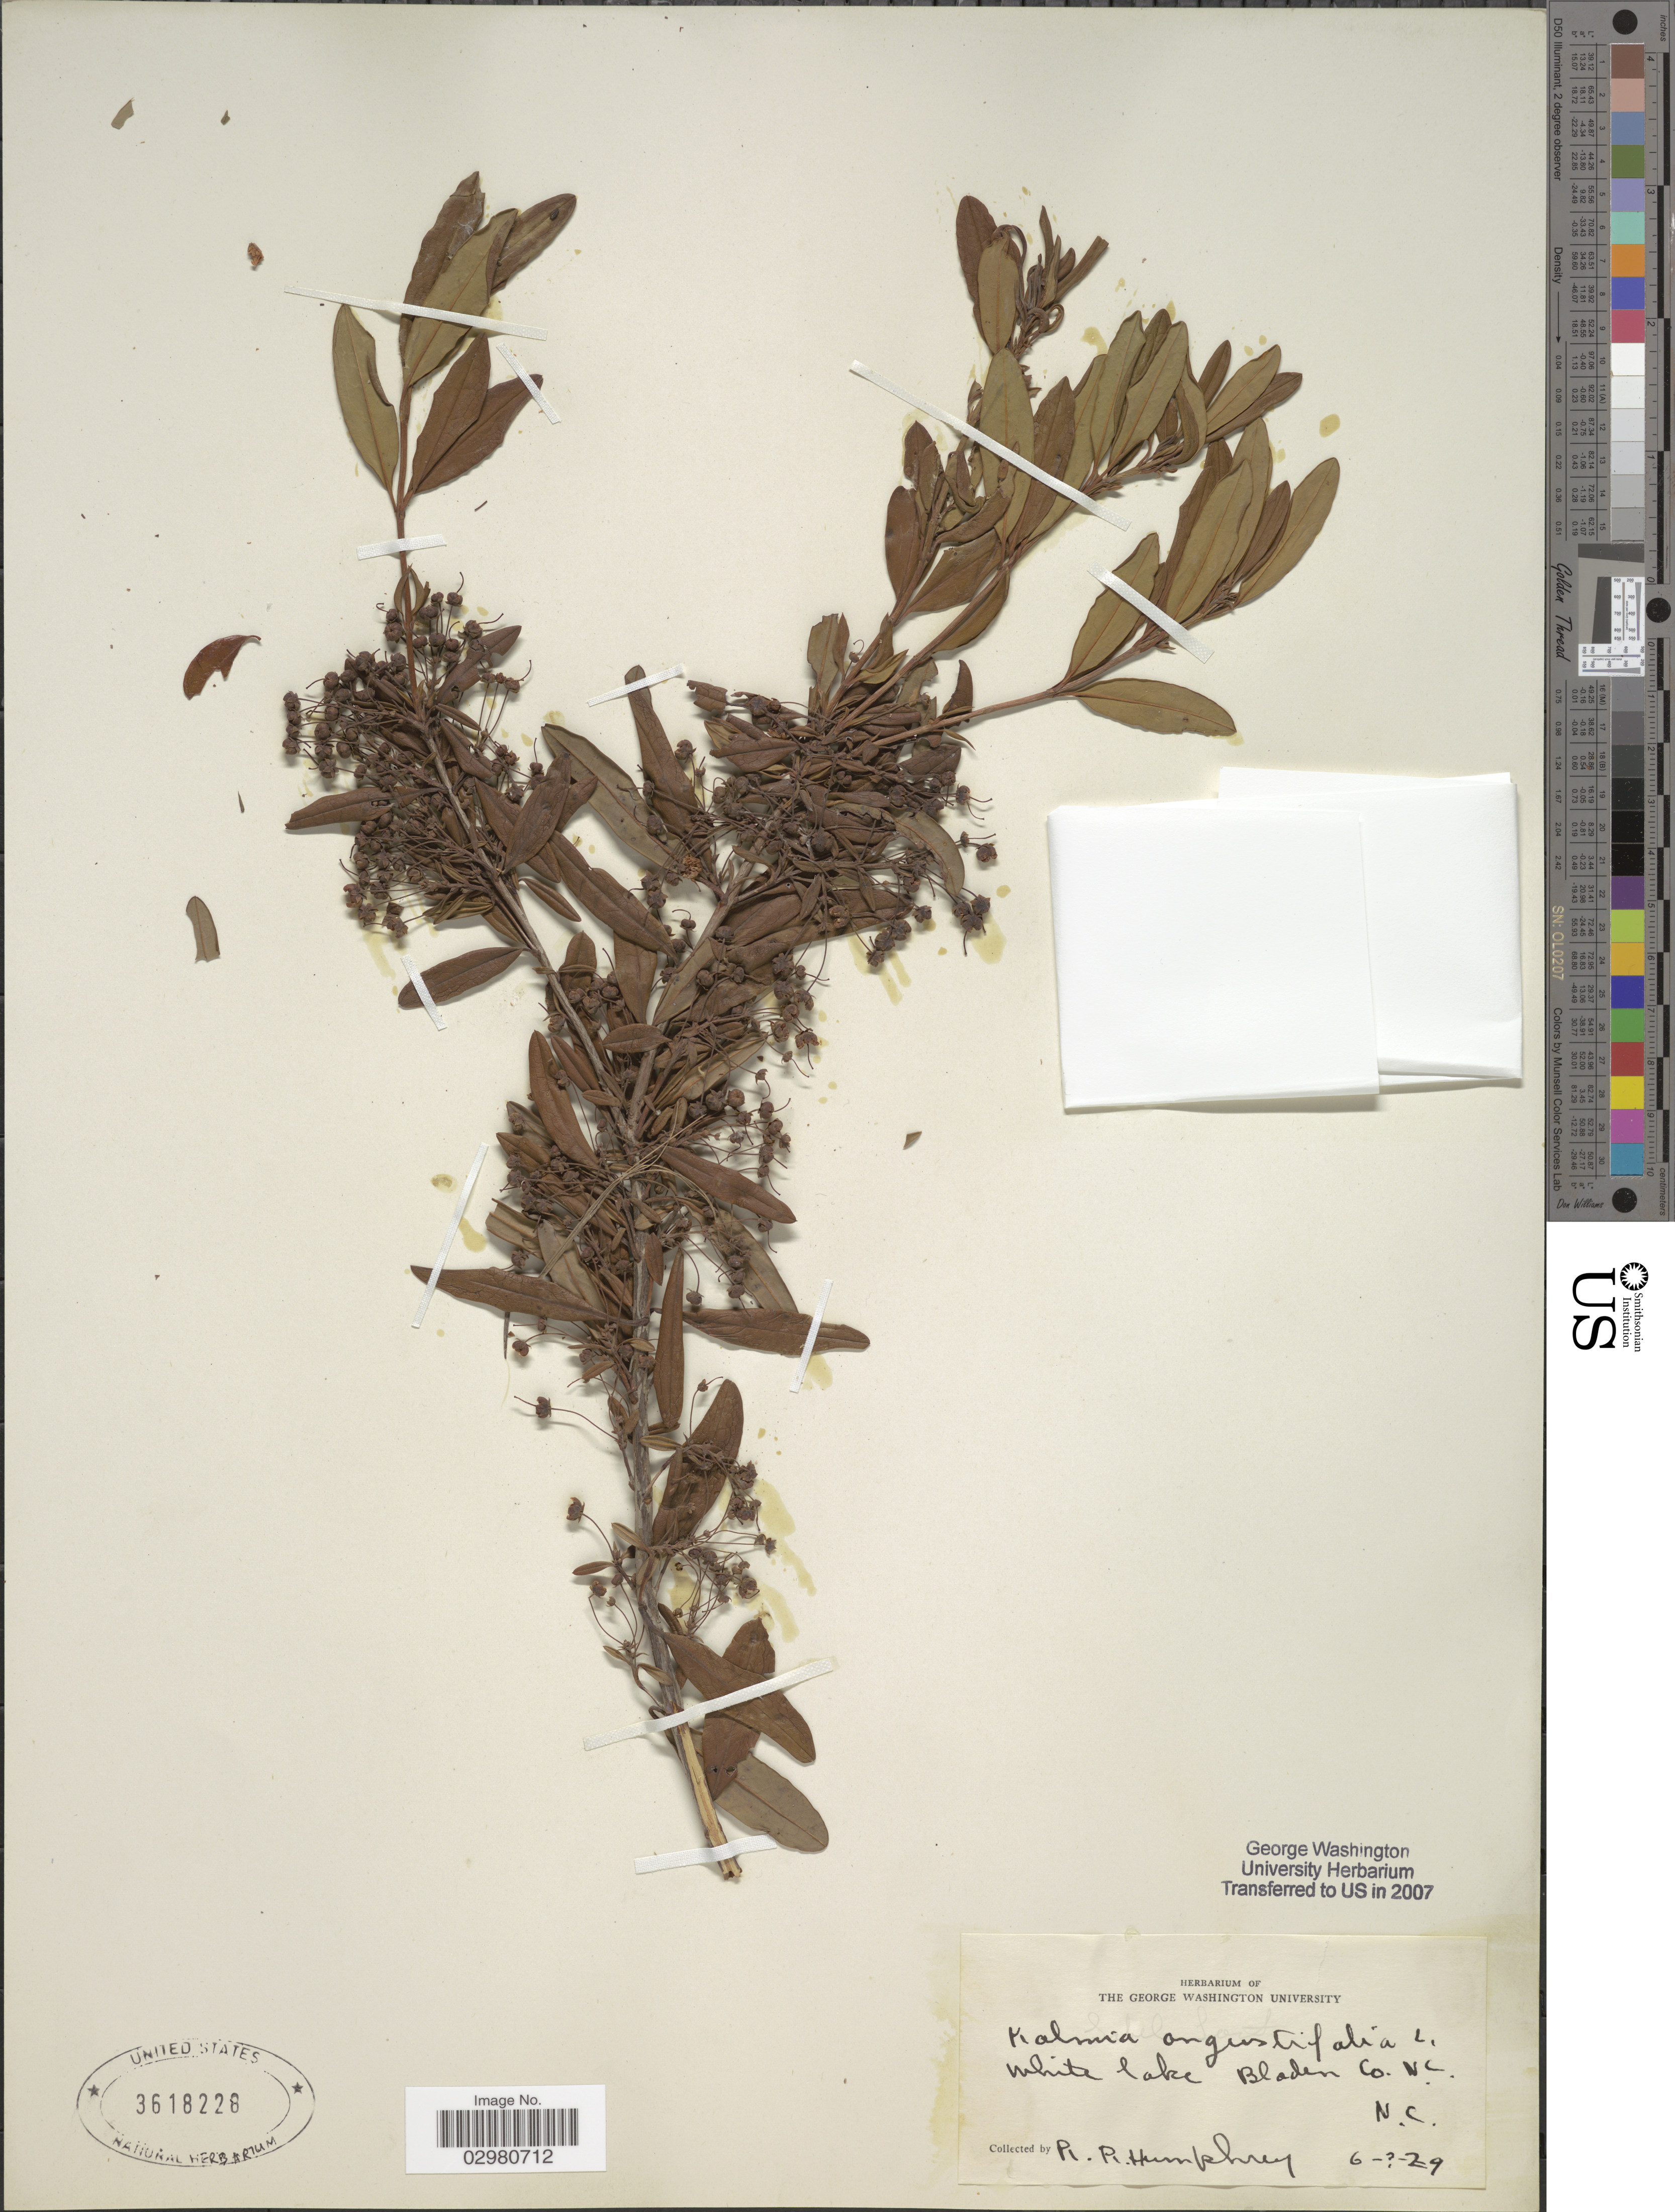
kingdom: Plantae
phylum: Tracheophyta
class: Magnoliopsida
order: Ericales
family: Ericaceae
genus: Kalmia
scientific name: Kalmia carolina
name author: Small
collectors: R. Humphrey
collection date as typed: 6-?-29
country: United States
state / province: North Carolina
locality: White lake Bladen Co. N.C.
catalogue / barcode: US 3618228